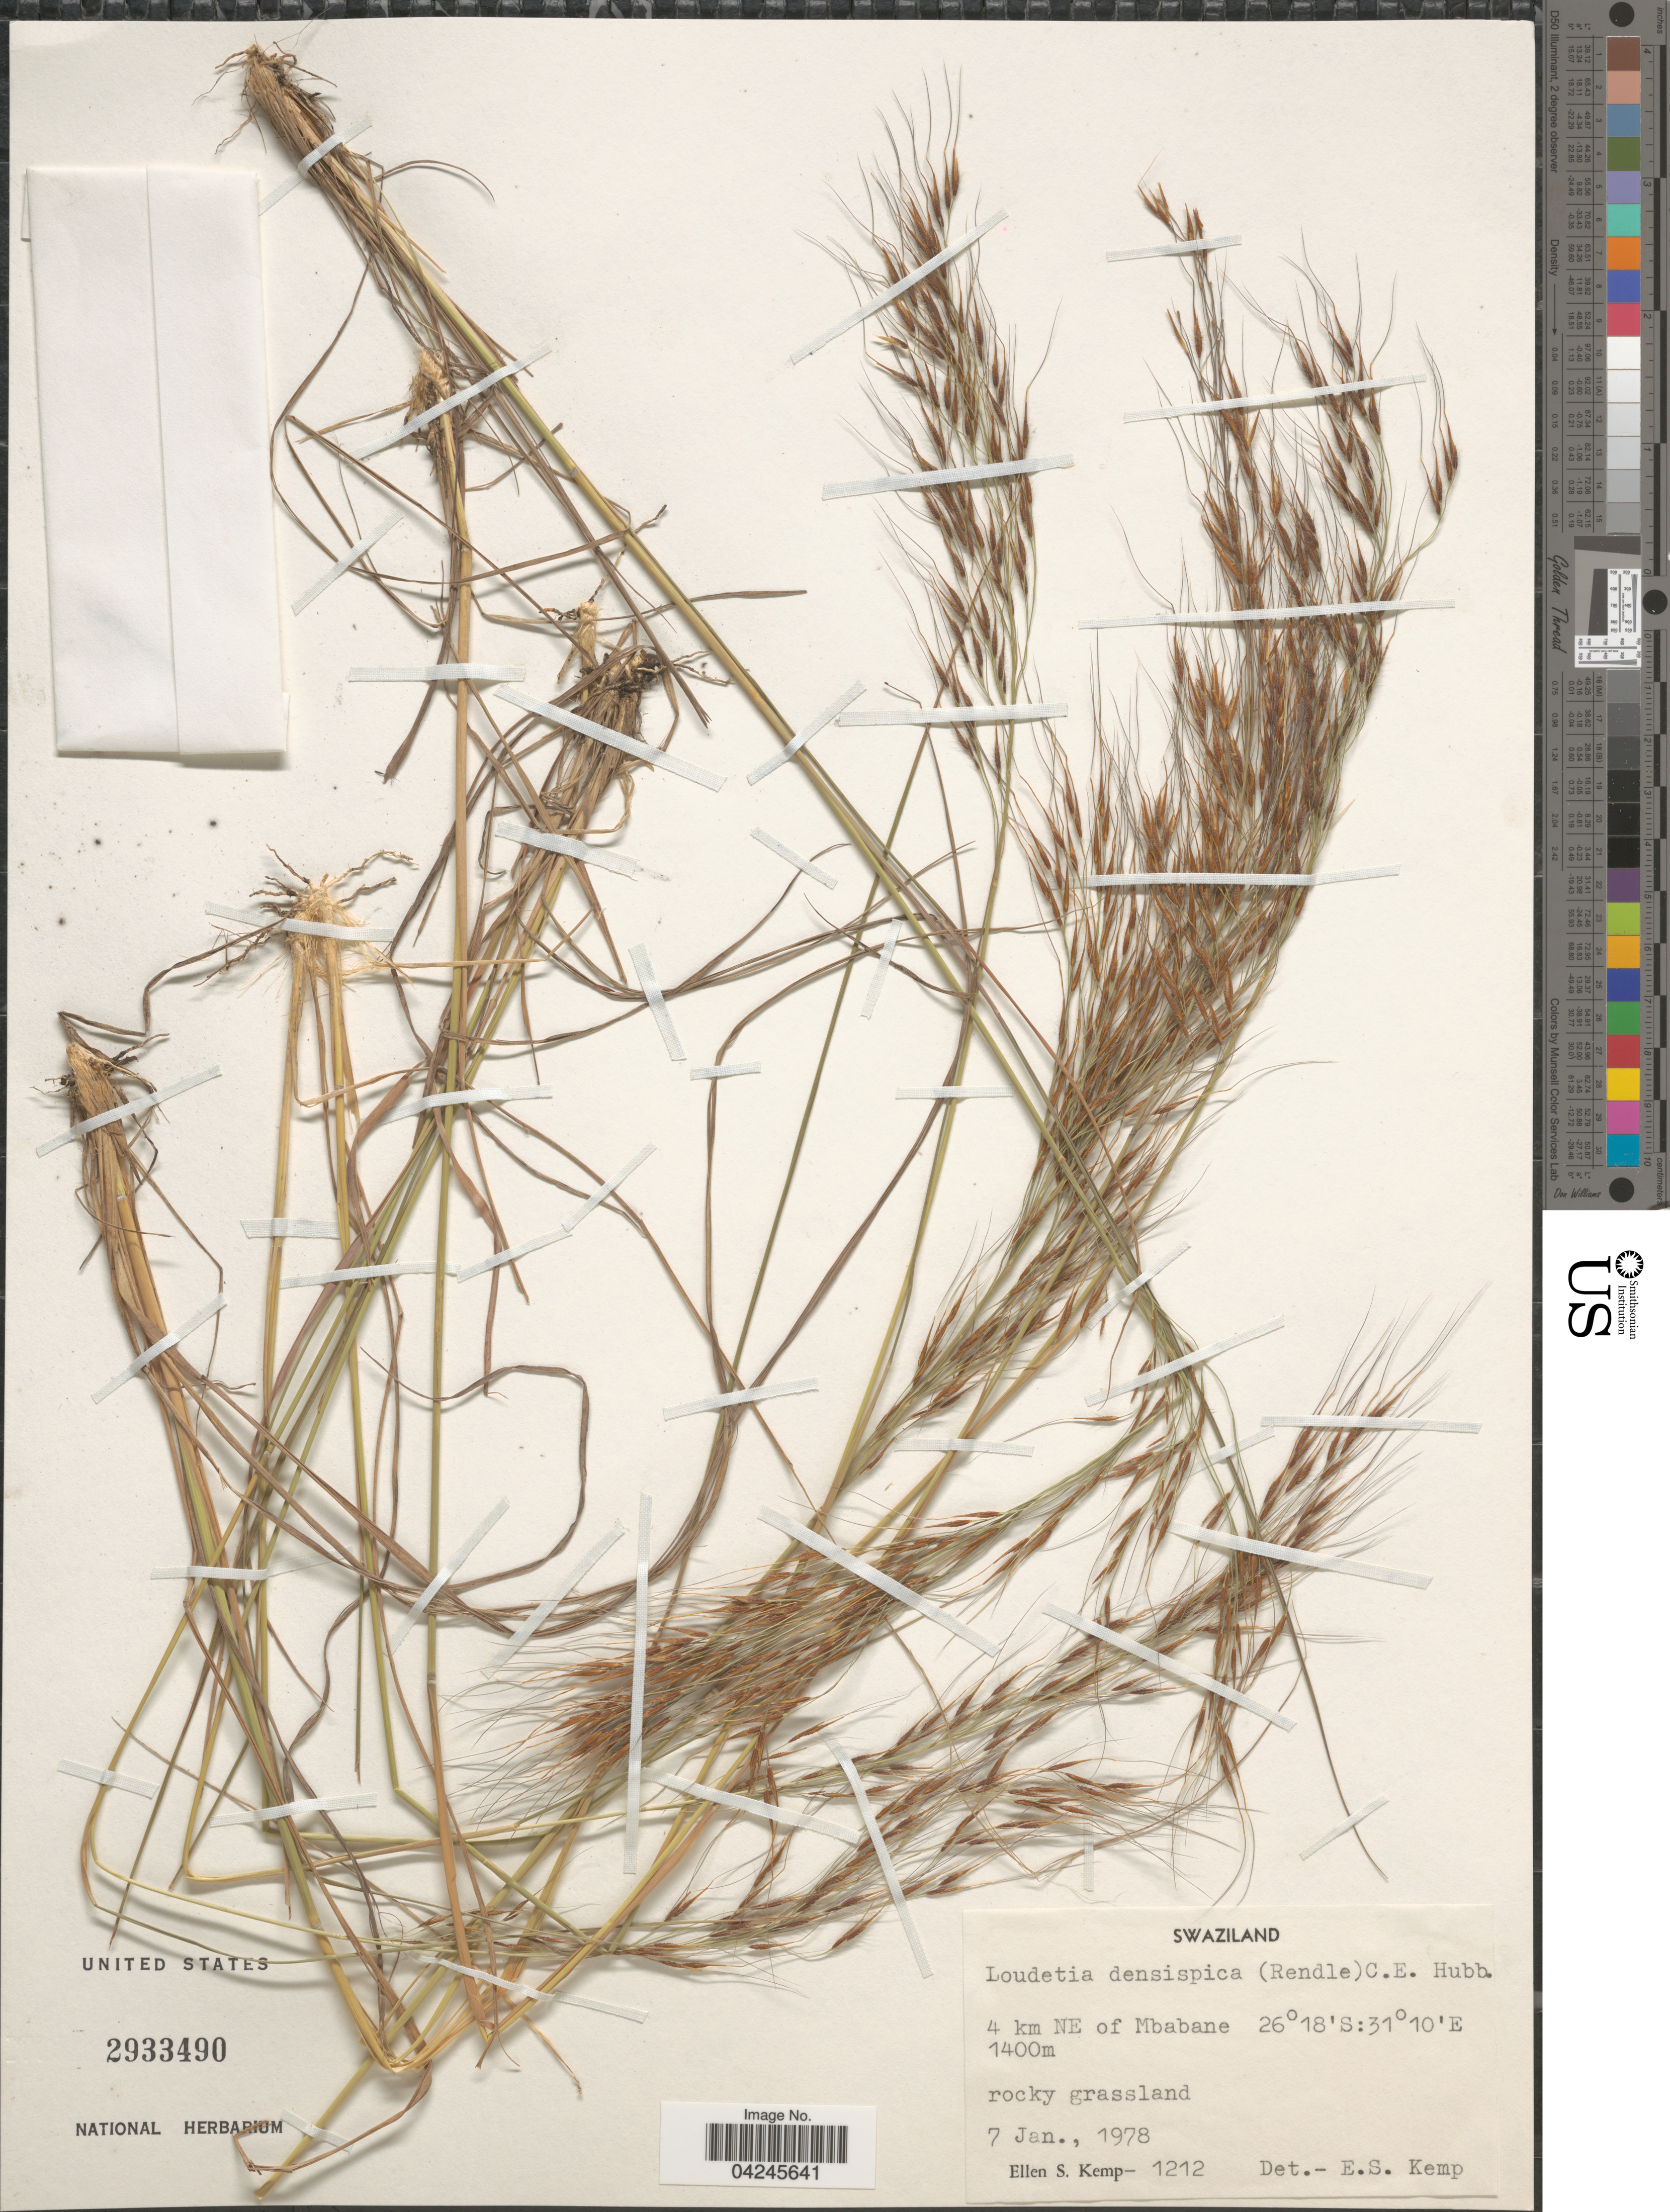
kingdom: Plantae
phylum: Tracheophyta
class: Liliopsida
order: Poales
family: Poaceae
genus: Loudetia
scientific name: Loudetia densispica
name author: (Rendle) C. E. Hubb.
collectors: E. S. Kemp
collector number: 1212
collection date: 1978-01-07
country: Eswatini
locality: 4 km NE of Mbabane.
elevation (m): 1400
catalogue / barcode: US 2933490